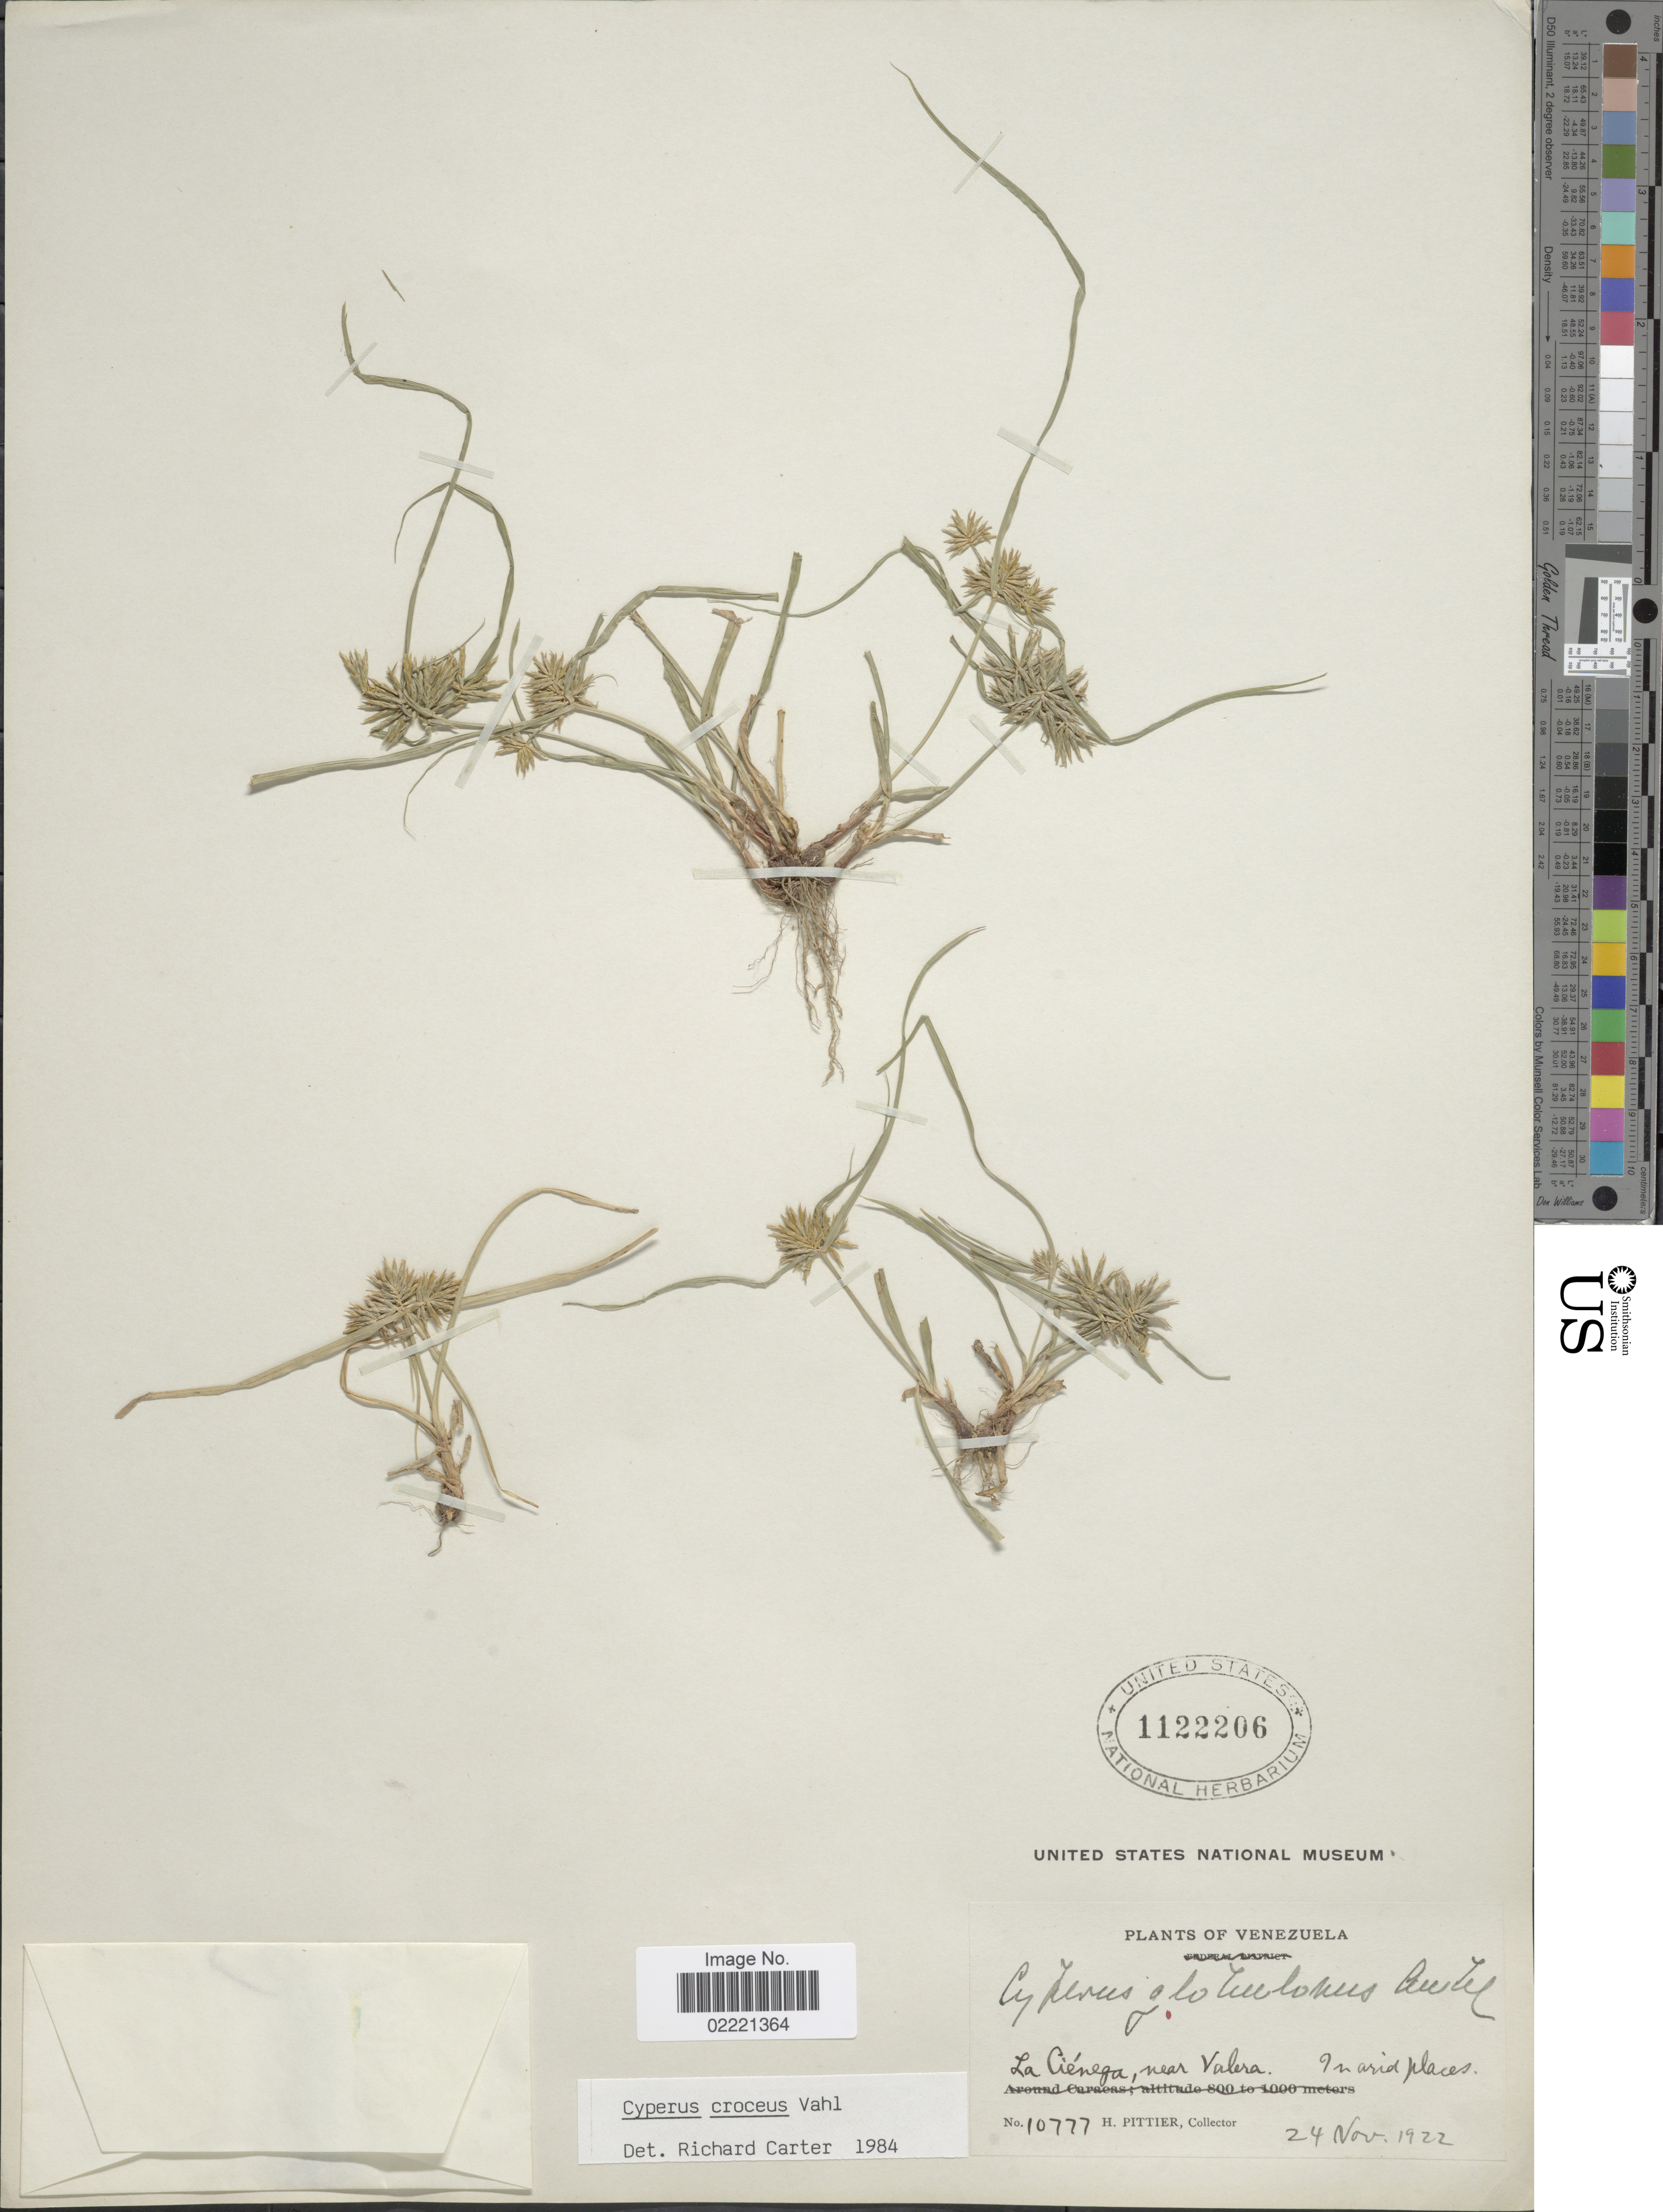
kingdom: Plantae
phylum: Tracheophyta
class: Liliopsida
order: Poales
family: Cyperaceae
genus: Cyperus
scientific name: Cyperus croceus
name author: Vahl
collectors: H. F. Pittier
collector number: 10777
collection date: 1922-11-24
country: Venezuela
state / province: Trujillo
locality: La Cienega, near Valera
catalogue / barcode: US 1122206